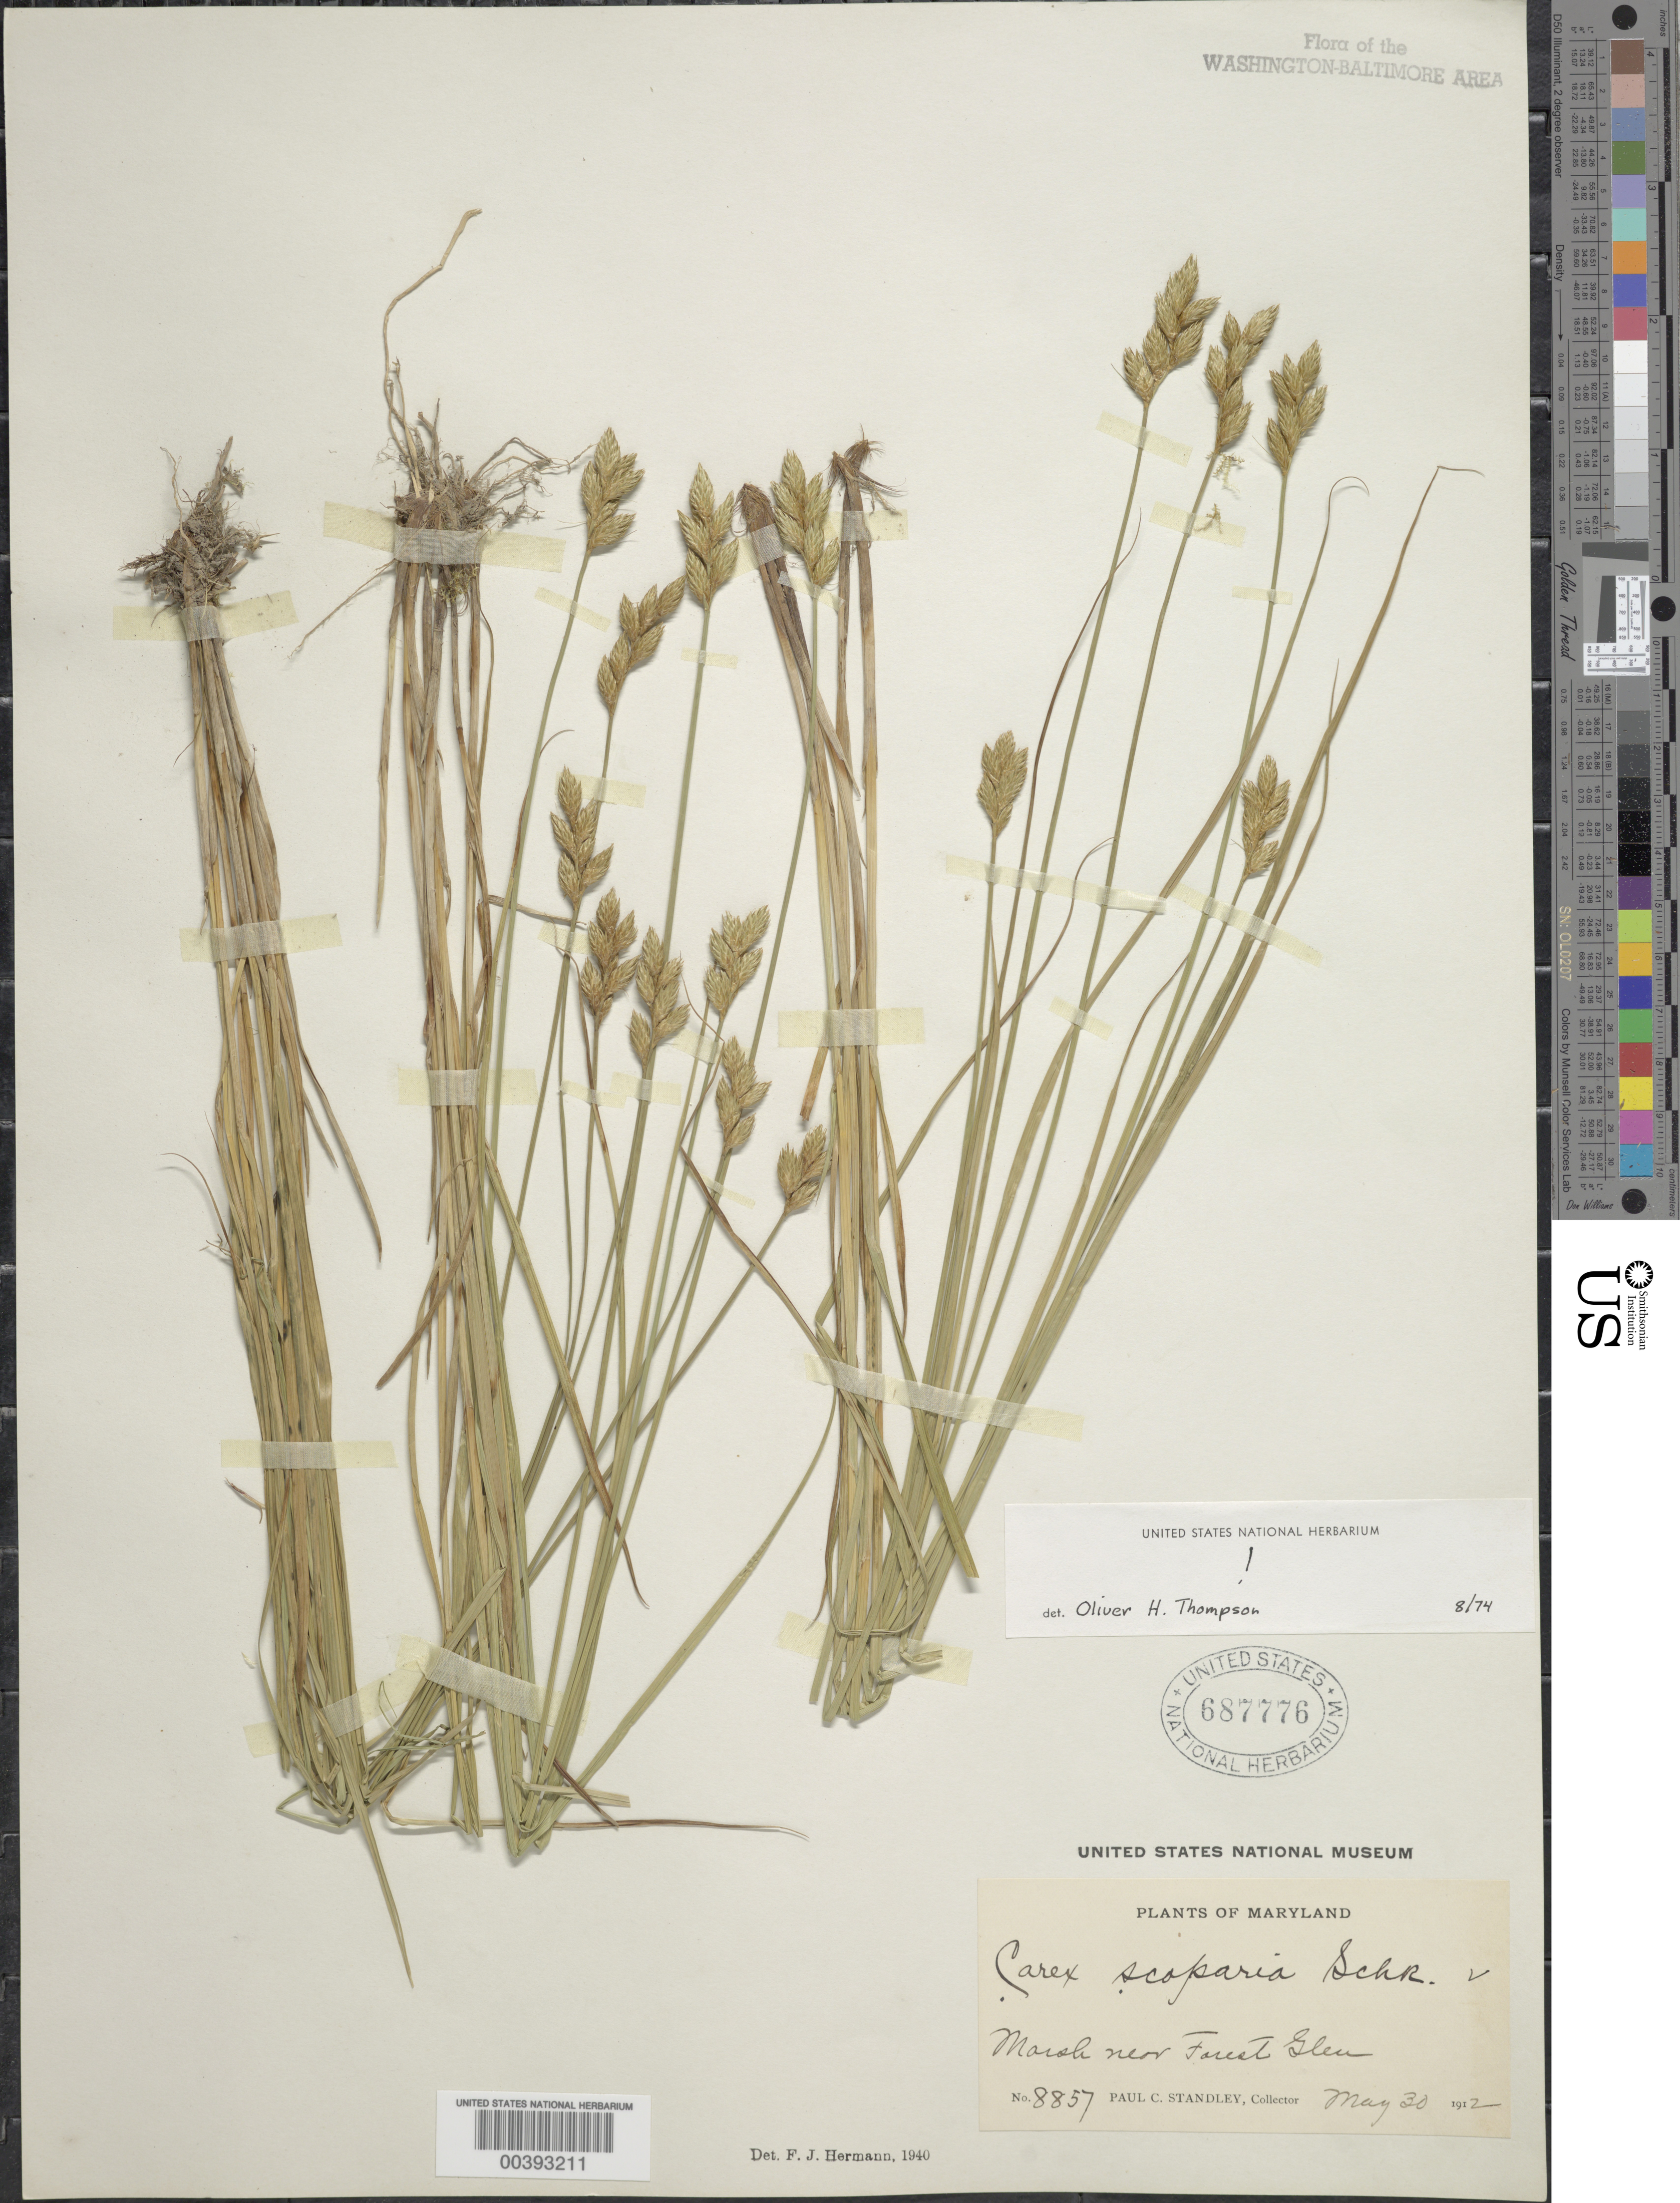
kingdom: Plantae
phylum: Tracheophyta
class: Liliopsida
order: Poales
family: Cyperaceae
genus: Carex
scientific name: Carex scoparia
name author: Schkuhr ex Willd.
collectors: P. C. Standley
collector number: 8857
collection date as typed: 30 May 1912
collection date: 1912-05-30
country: United States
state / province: Maryland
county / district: Montgomery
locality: Forest Glen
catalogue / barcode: US 687776